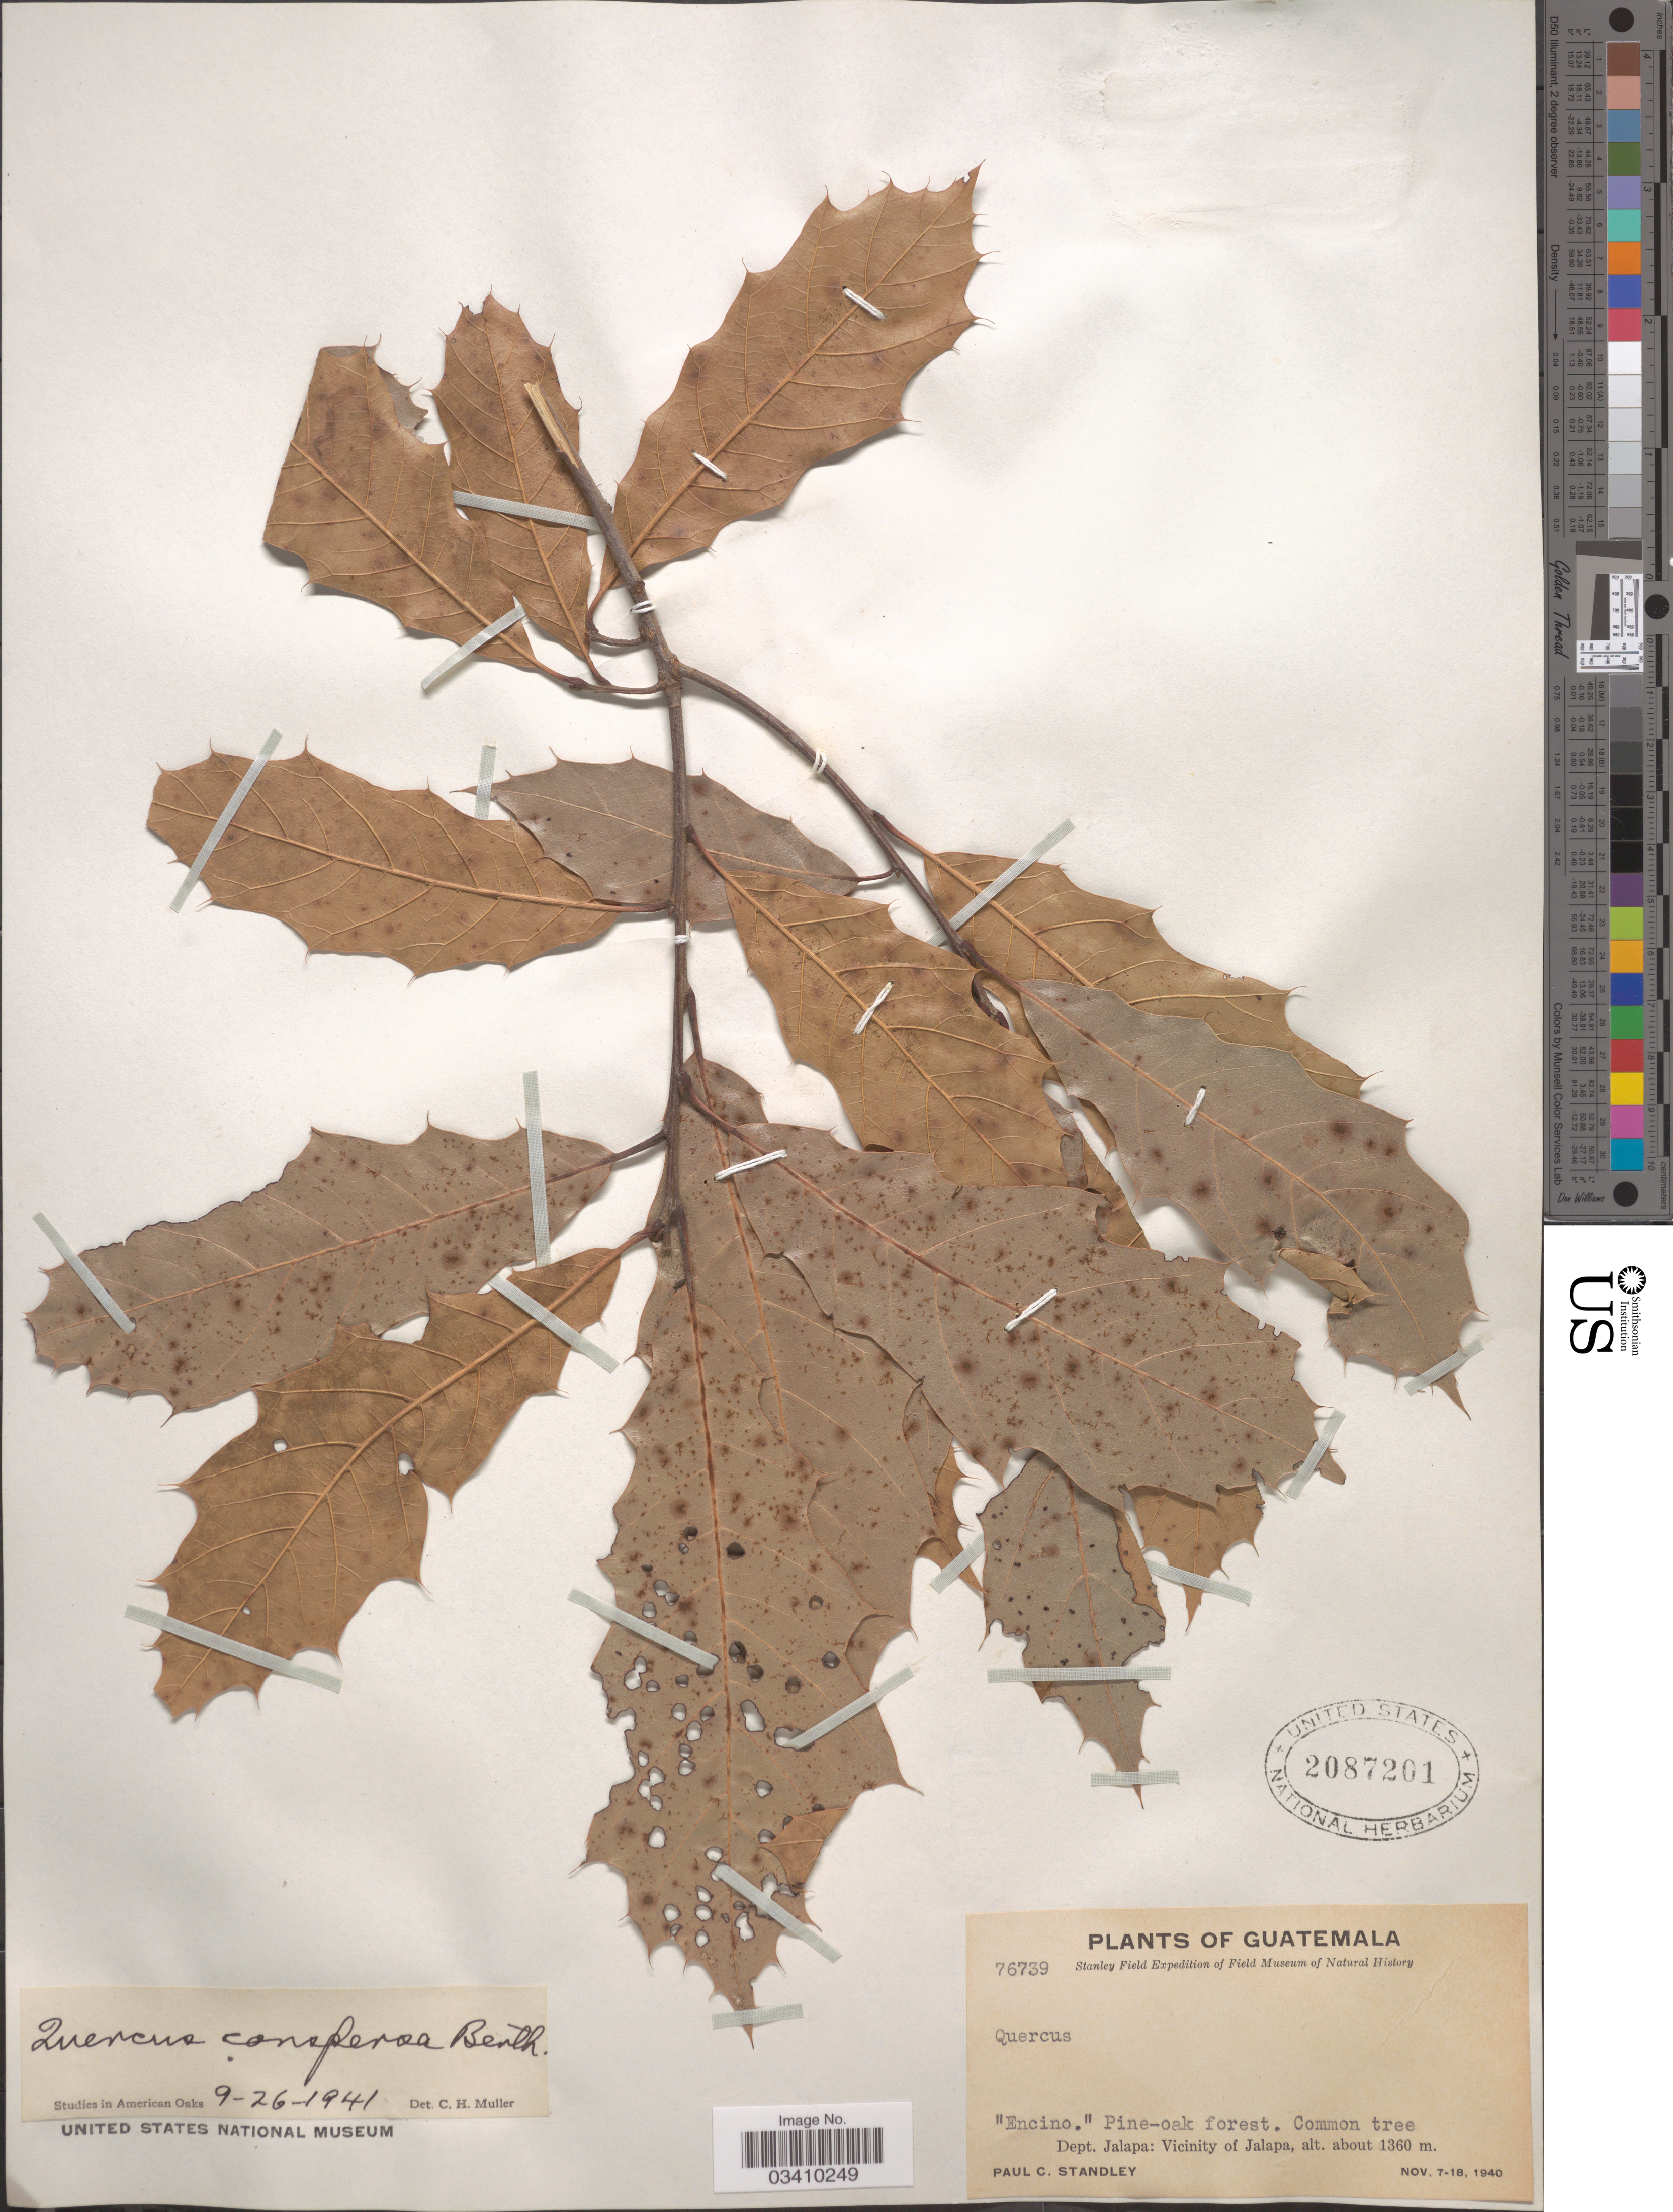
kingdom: Plantae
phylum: Tracheophyta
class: Magnoliopsida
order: Fagales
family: Fagaceae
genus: Quercus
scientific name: Quercus conspersa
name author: Benth.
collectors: P. C. Standley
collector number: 76739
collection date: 1940-11-07/1940-11-18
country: Guatemala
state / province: Jalapa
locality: Dept. Jalapa: Vicinity of Jalapa.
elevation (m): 1360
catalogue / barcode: US 2087201